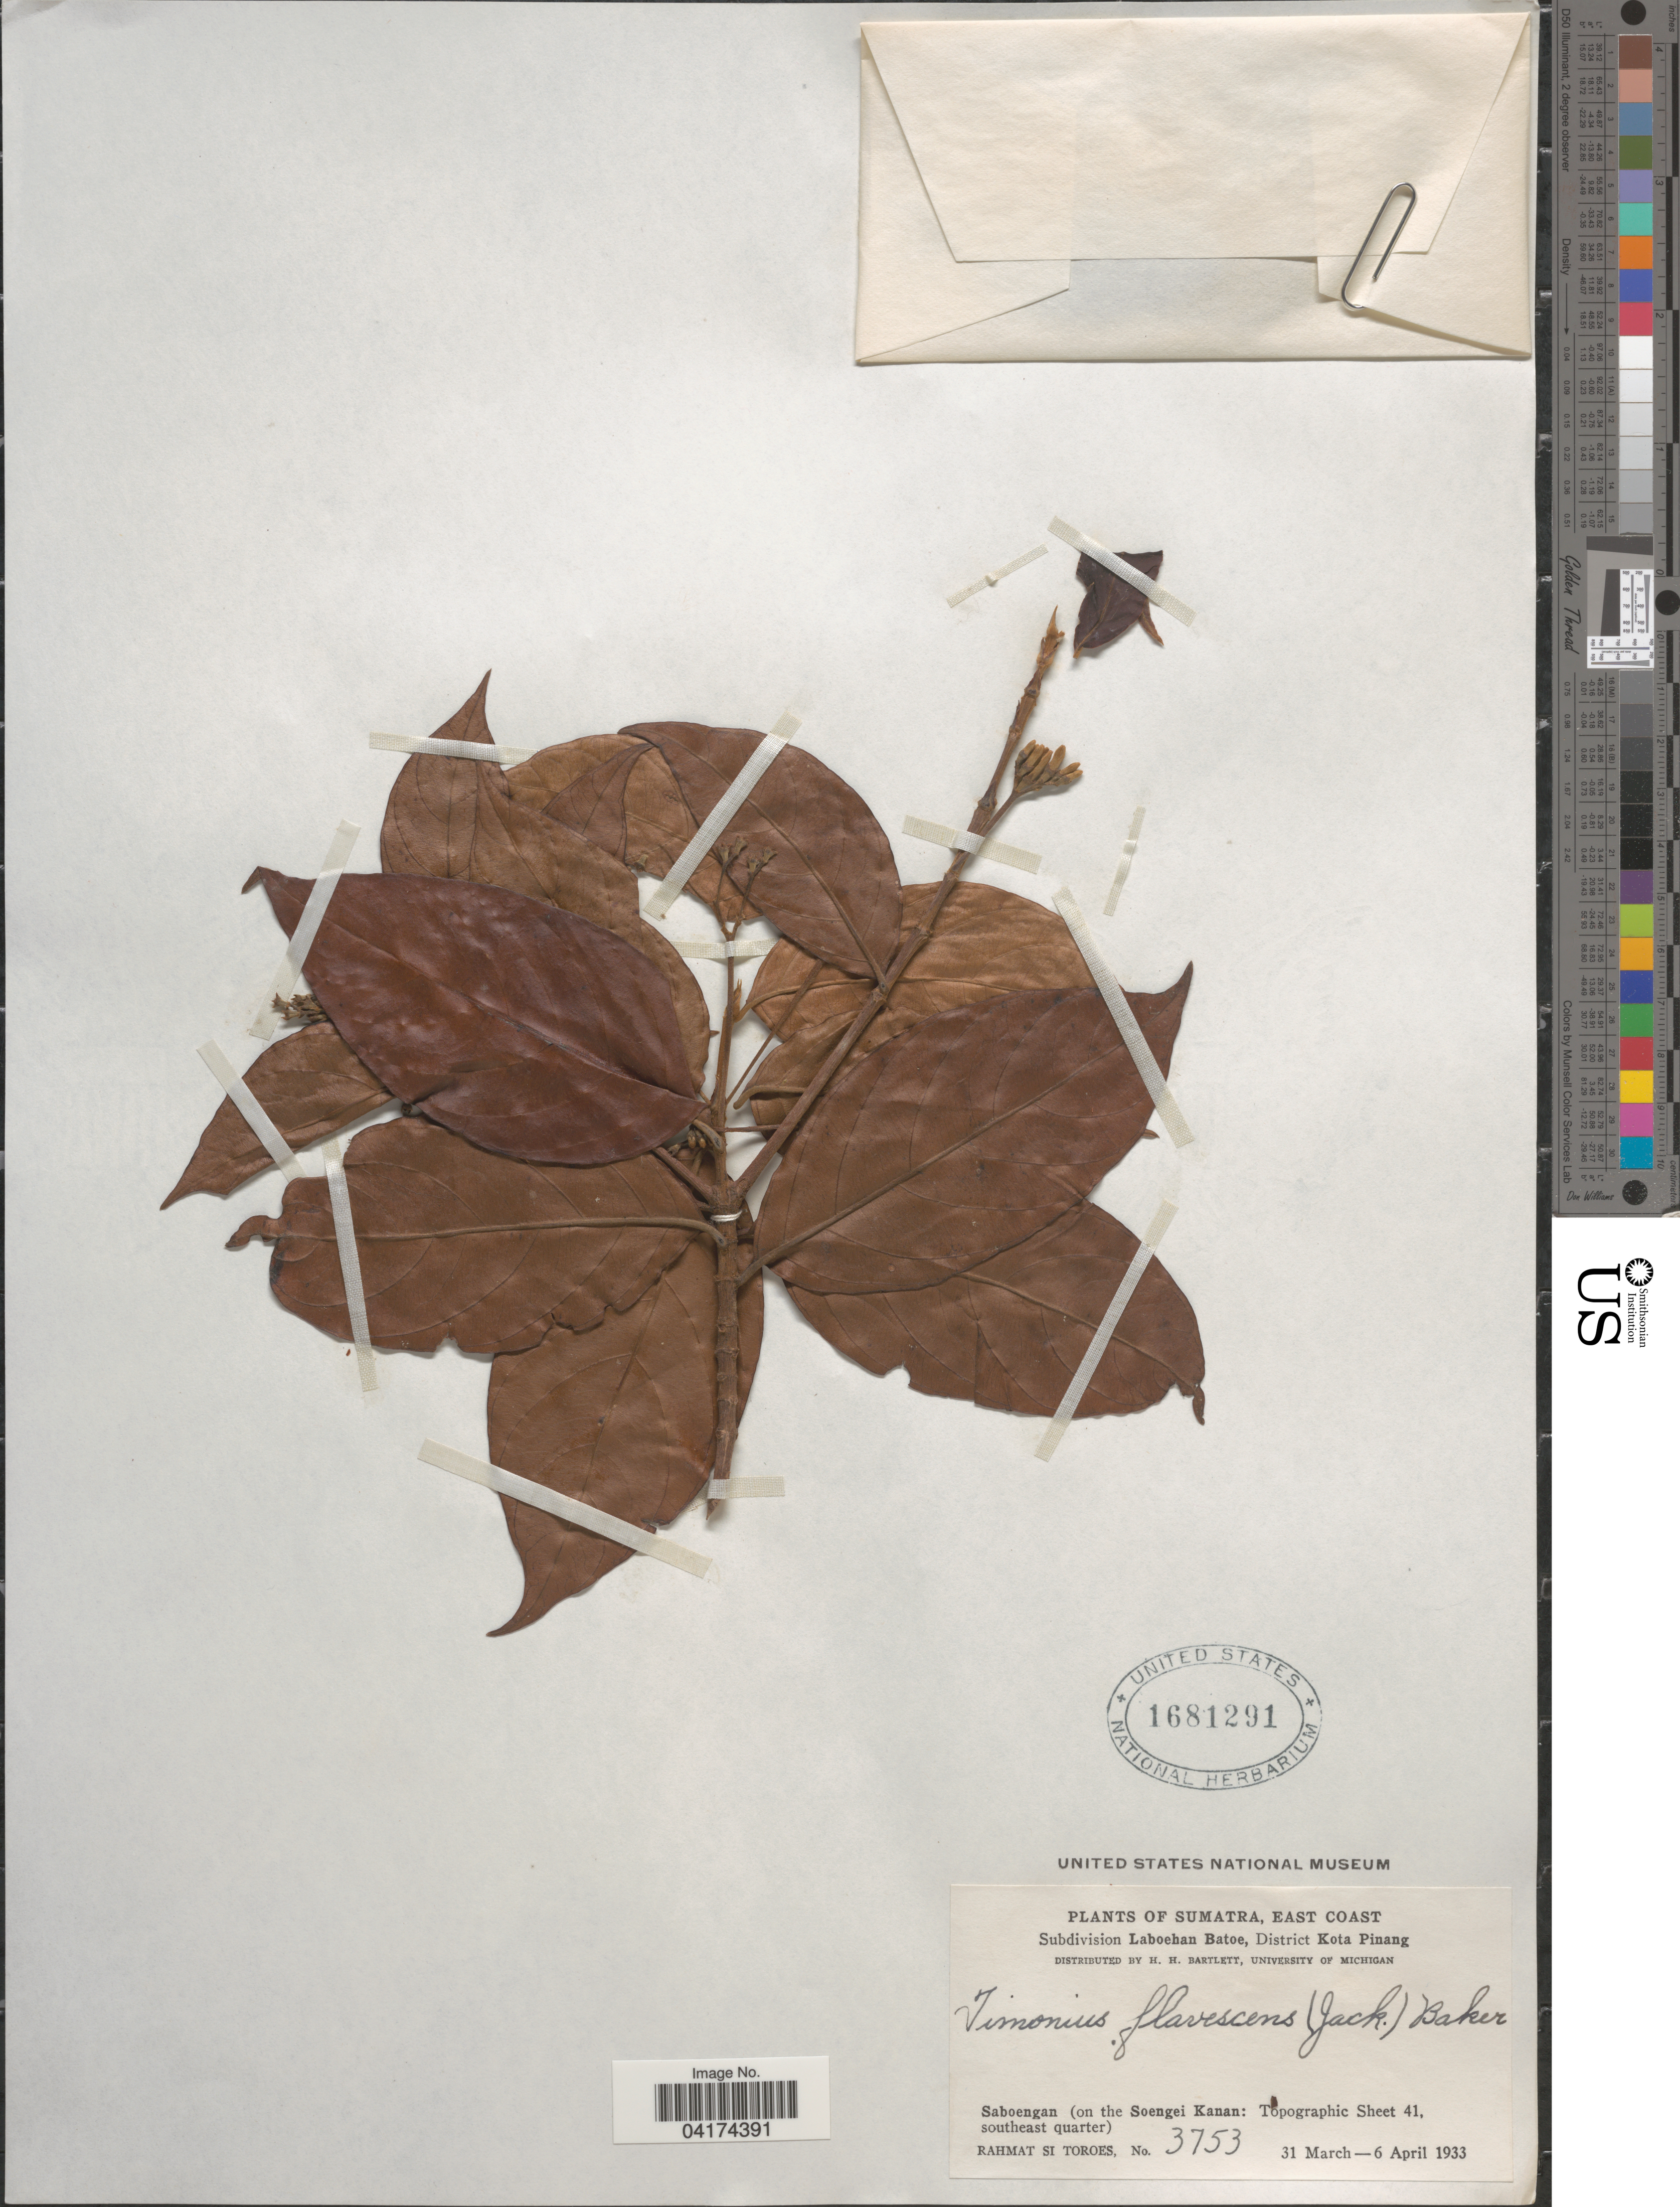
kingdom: Plantae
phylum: Tracheophyta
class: Magnoliopsida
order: Gentianales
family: Rubiaceae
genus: Timonius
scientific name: Timonius flavescens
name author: (Jack) Baker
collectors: Rahmat Si Boeea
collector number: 3753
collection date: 1933-03-31/1933-04-06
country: Indonesia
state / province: Sumatra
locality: East Coast. Subdivision Laboehan Batoe, District Kota Pinang. Saboengan (on the Soengei Kanan: Topographic Sheet 41, southeast quarter).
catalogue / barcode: US 1681291